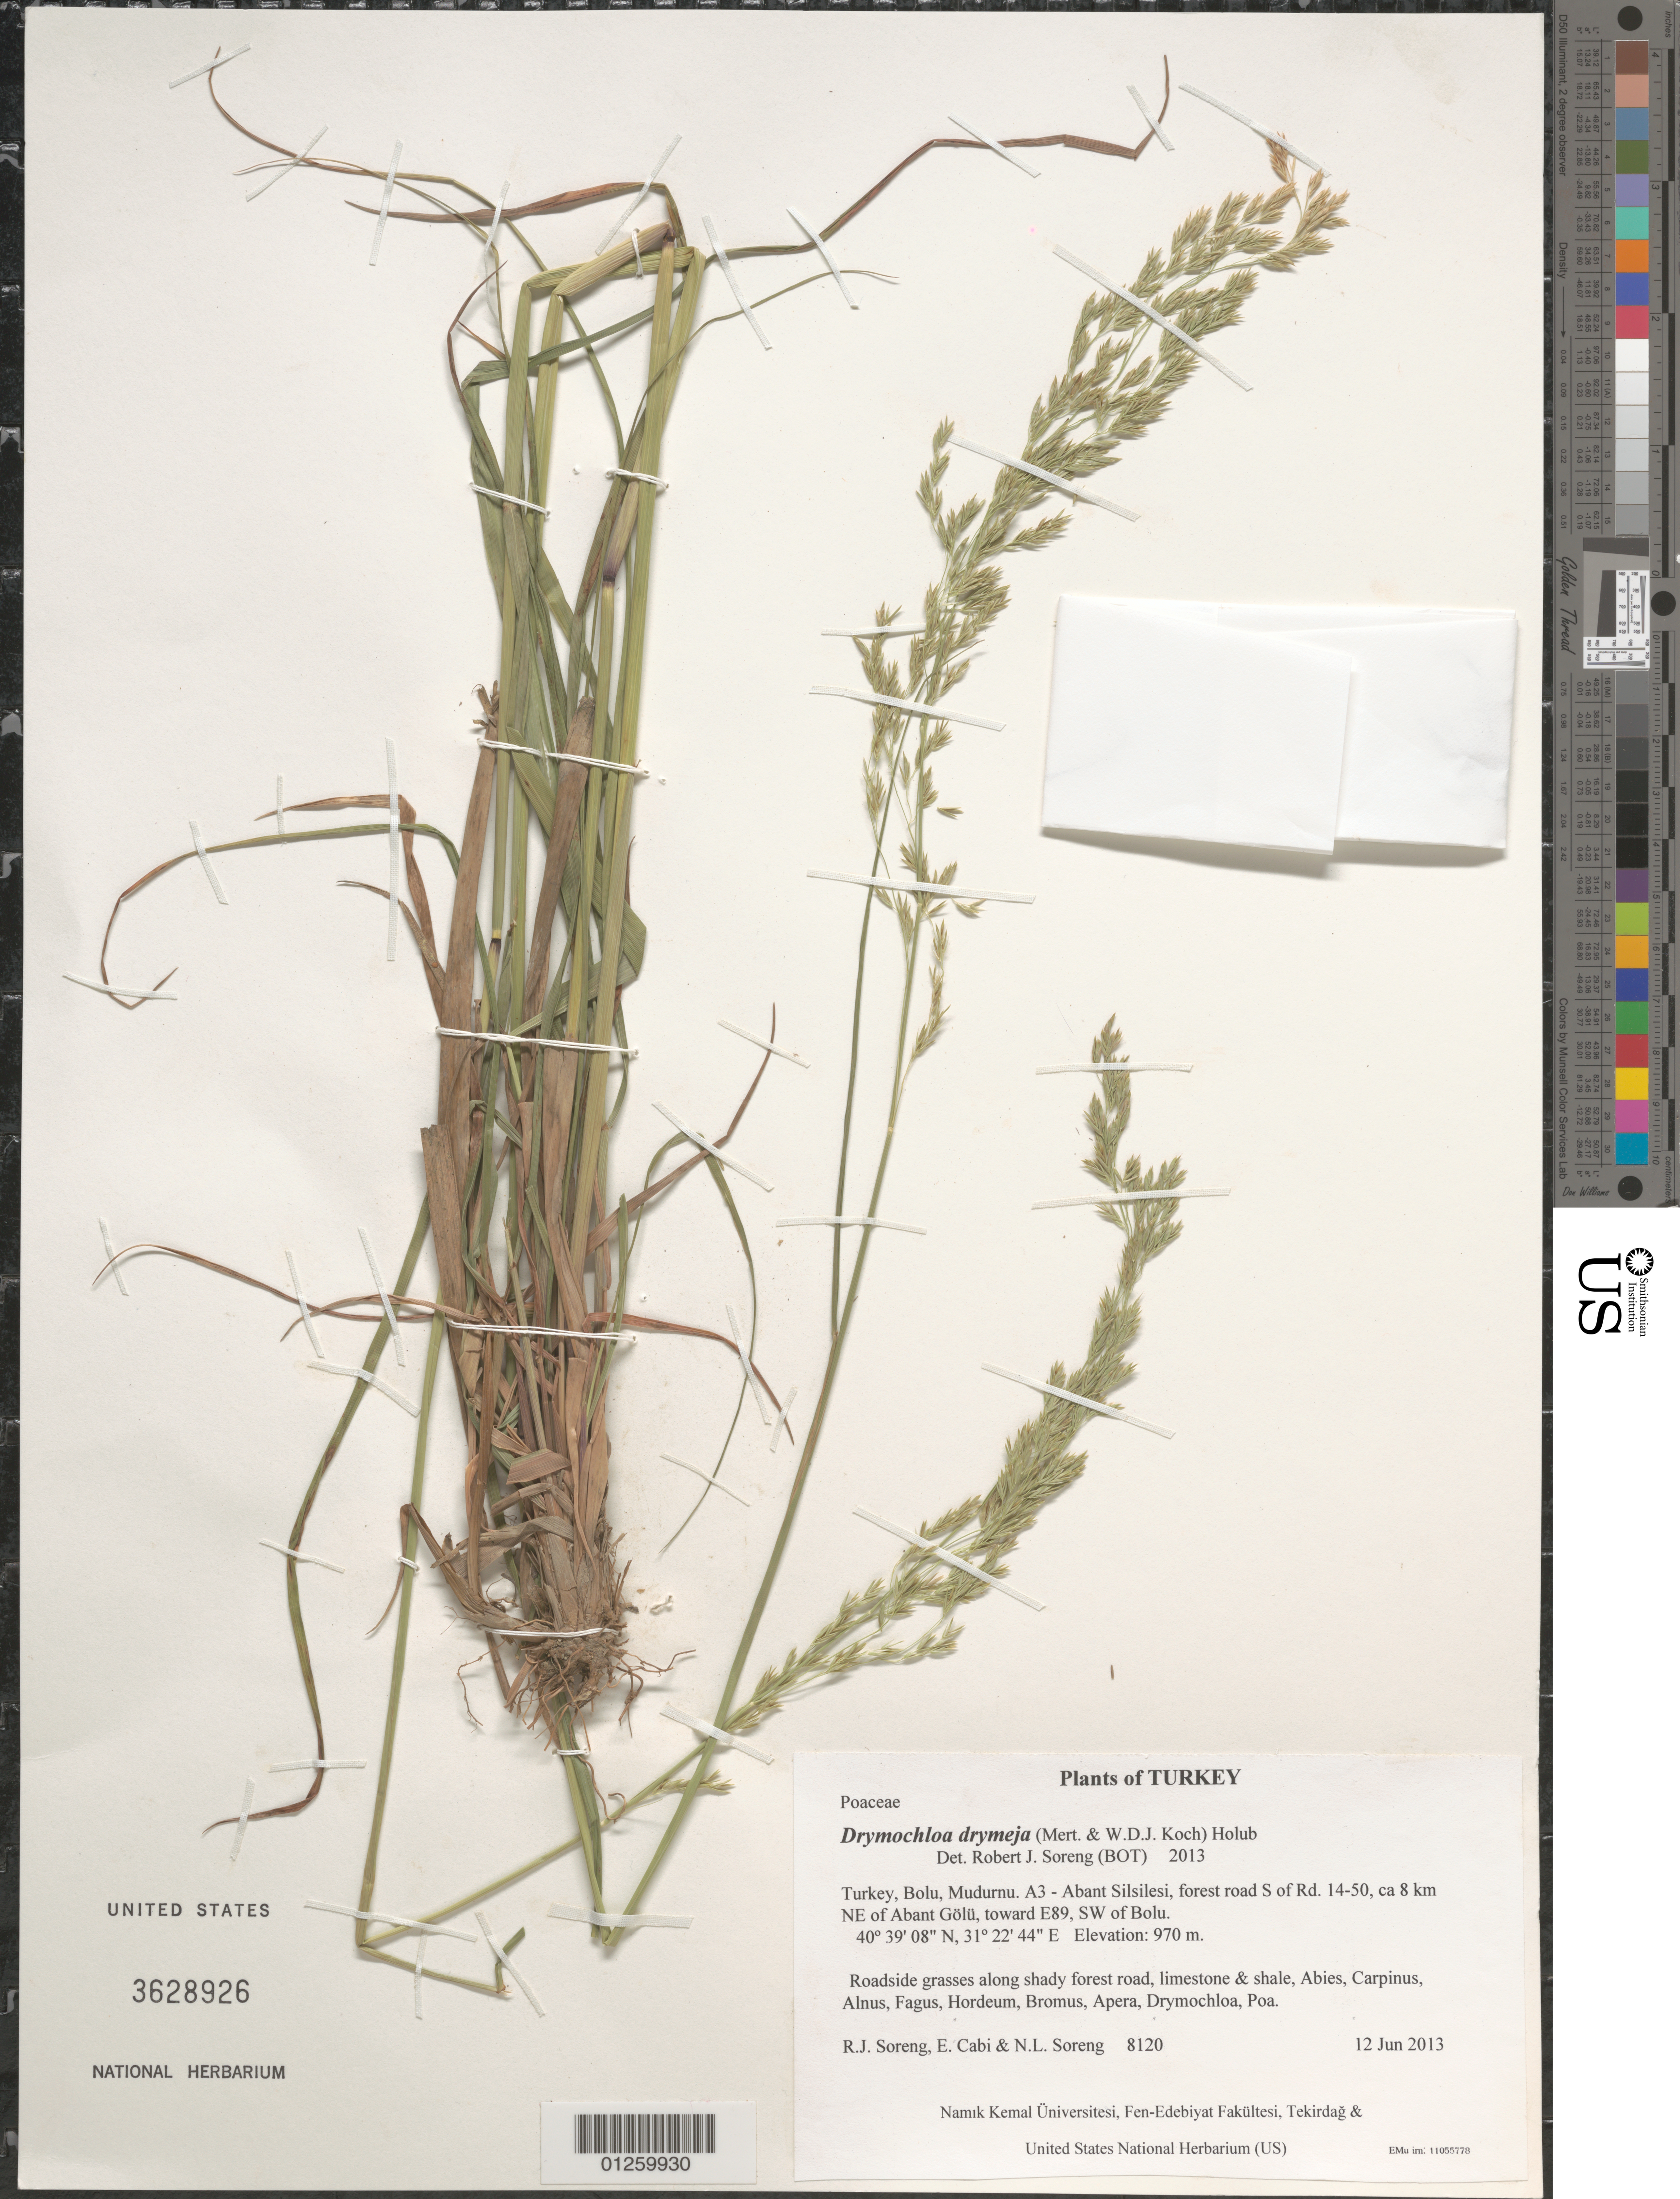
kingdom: Plantae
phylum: Tracheophyta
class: Liliopsida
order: Poales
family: Poaceae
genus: Drymochloa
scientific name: Drymochloa drymeja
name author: (Mert. & W.D.J. Koch) Holub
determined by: Soreng, Robert J., Research Associate (BOT), Smithsonian Institution - National Museum of Natural History (UNITED STATES)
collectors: R. J. Soreng, E. Cabi & N. L. Soreng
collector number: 8120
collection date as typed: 2013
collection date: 2013-06-12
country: Turkey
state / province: Bolu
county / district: Mudurnu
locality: A3 - Abant Silsilesi, forest road S of Rd. 14-50, ca 8 km NE of Abant Gölü, toward E89, SW of Bolu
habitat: Roadside grasses along shady forest road, limestone & shale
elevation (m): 970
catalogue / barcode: US 3628926